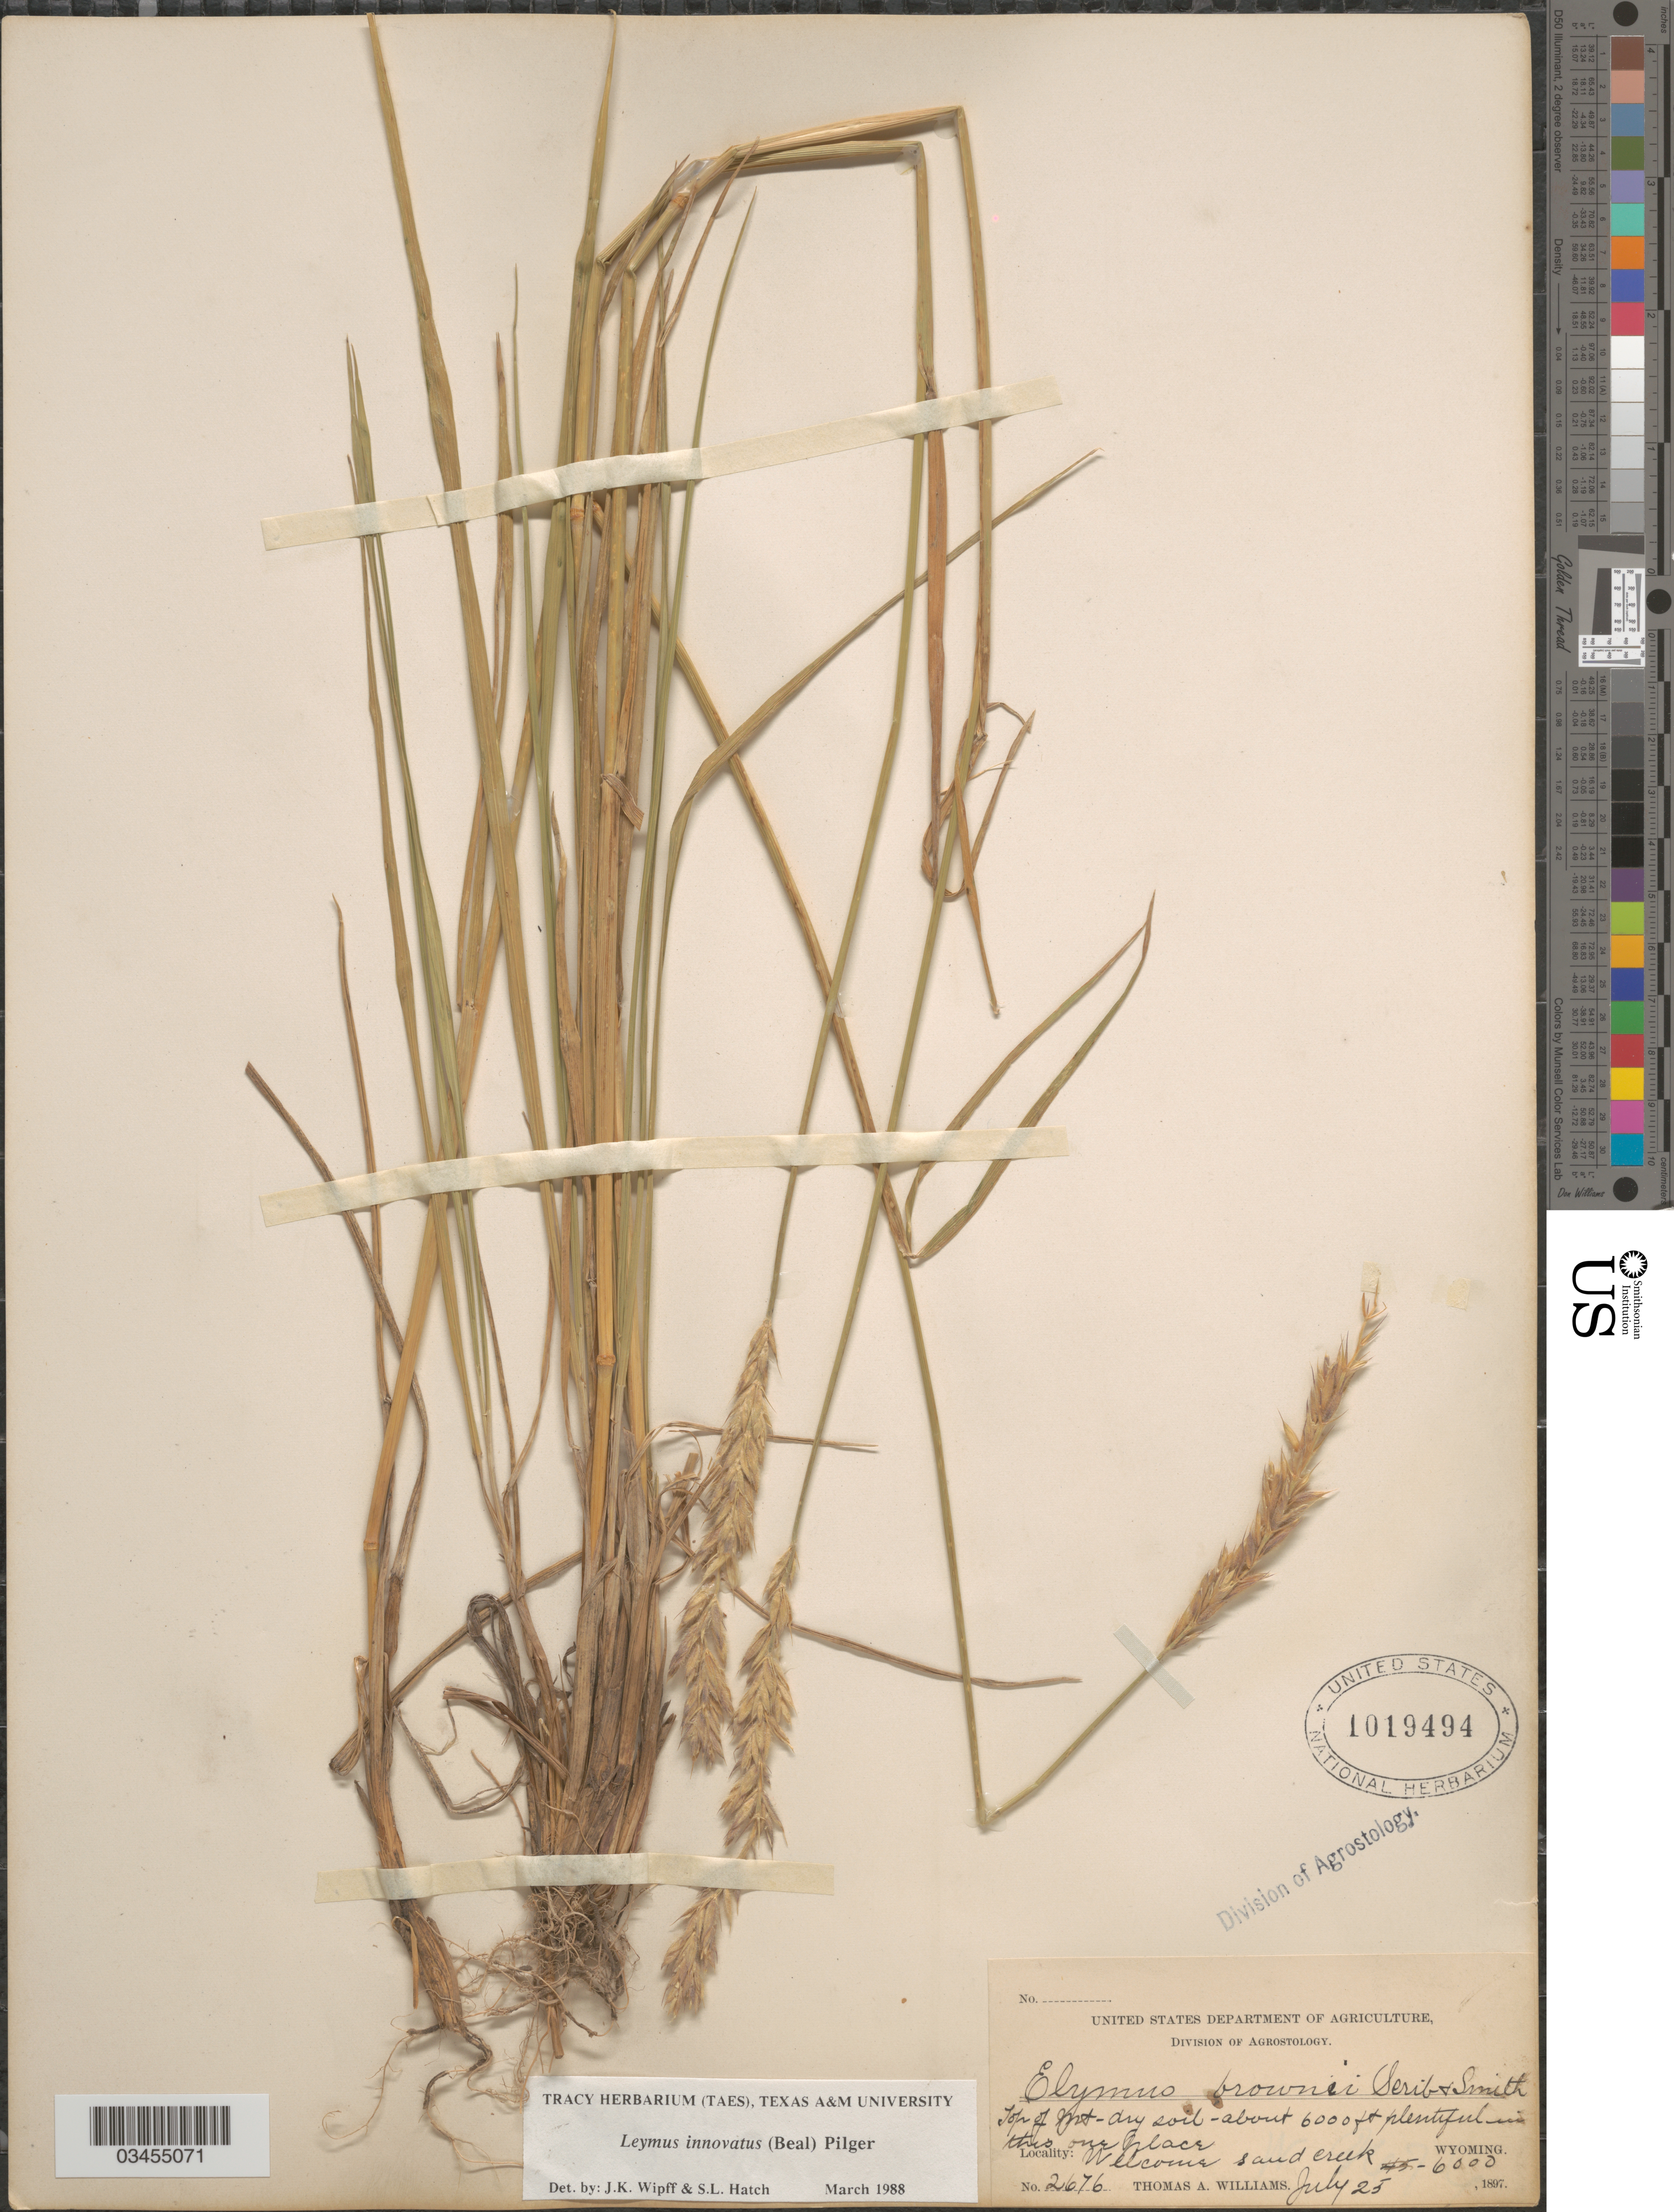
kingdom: Plantae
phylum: Tracheophyta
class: Liliopsida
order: Poales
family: Poaceae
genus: Leymus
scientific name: Leymus innovatus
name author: (W.J. Beal) Pilg.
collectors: T. A. Williams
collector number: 2676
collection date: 1897-07-25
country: United States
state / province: Wyoming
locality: Top of Mt-dry soil. Welcome sand creek.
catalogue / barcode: US 1019494